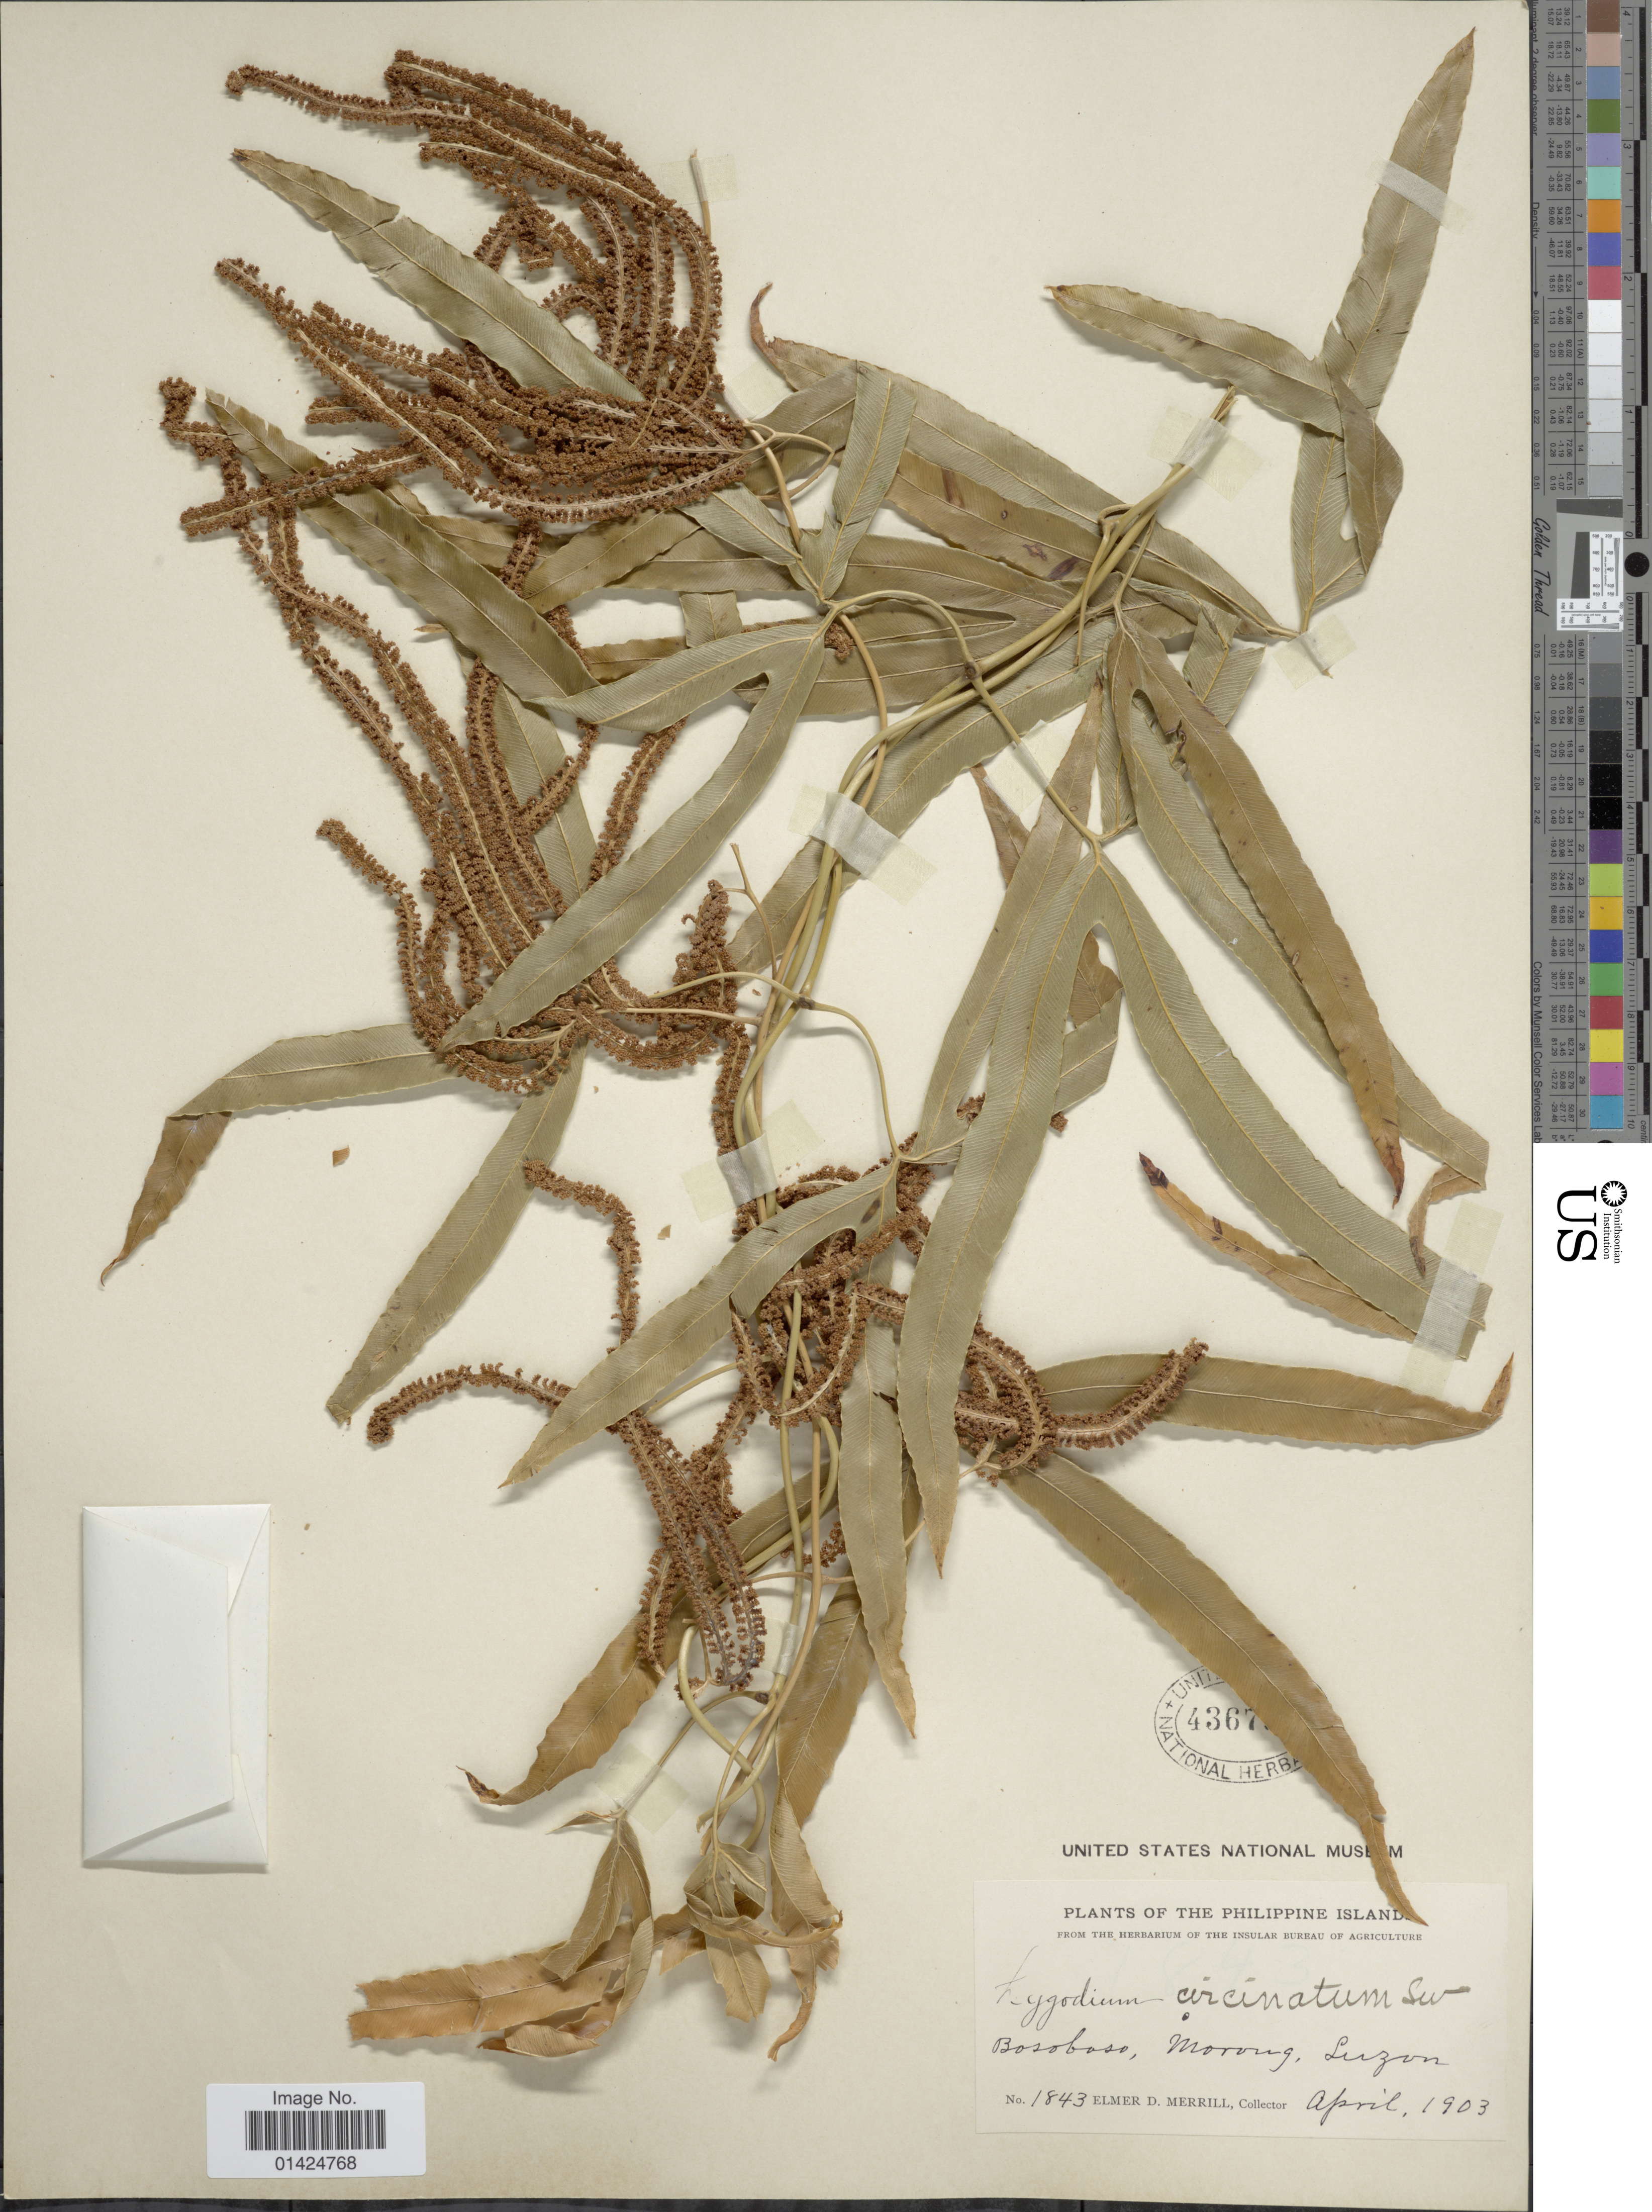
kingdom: Plantae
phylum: Tracheophyta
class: Polypodiopsida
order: Schizaeales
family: Lygodiaceae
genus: Lygodium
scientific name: Lygodium circinnatum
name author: (Burm. f.) Sw.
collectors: E. D. Merrill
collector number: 1843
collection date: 1903-04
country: Philippines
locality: Bosoboso, Morong, Luzon.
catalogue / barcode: US 4367